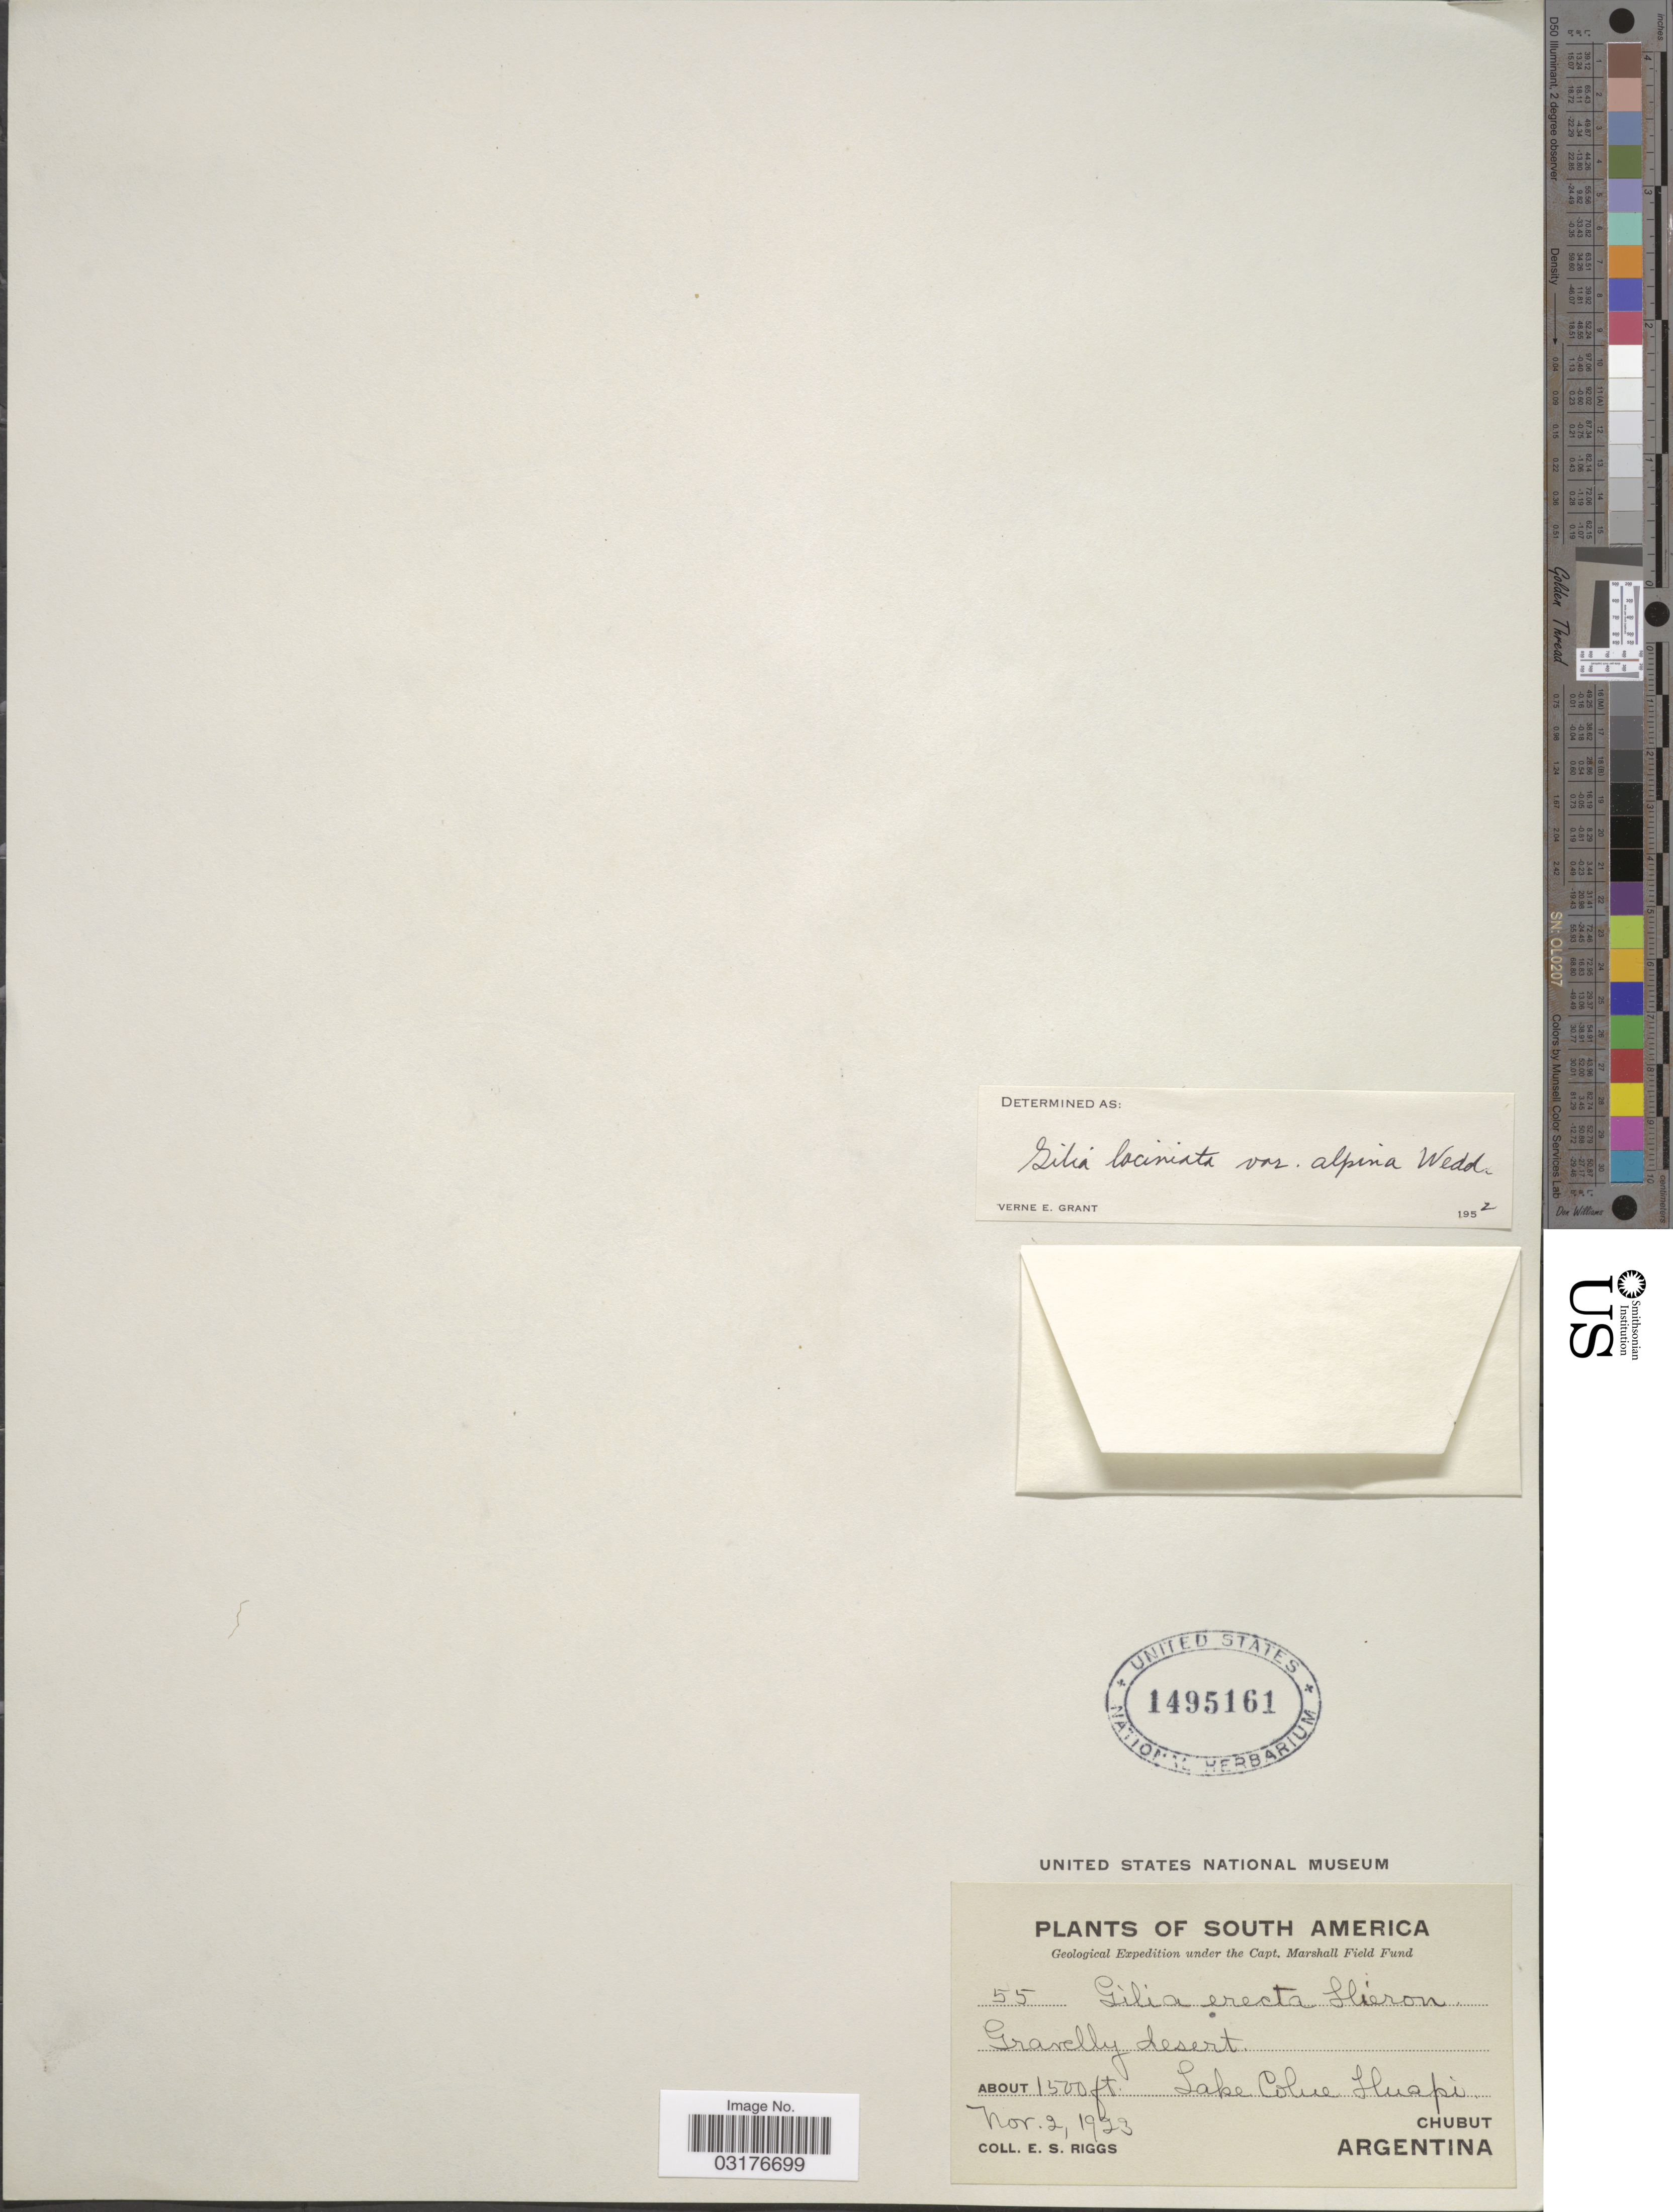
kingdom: Plantae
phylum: Tracheophyta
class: Magnoliopsida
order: Ericales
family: Polemoniaceae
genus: Gilia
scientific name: Gilia laciniata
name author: Ruiz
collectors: E. Riggs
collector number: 55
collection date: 1923-11-02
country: Argentina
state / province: Chubut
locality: Lake Colue Huapi.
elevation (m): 457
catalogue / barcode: US 1495161